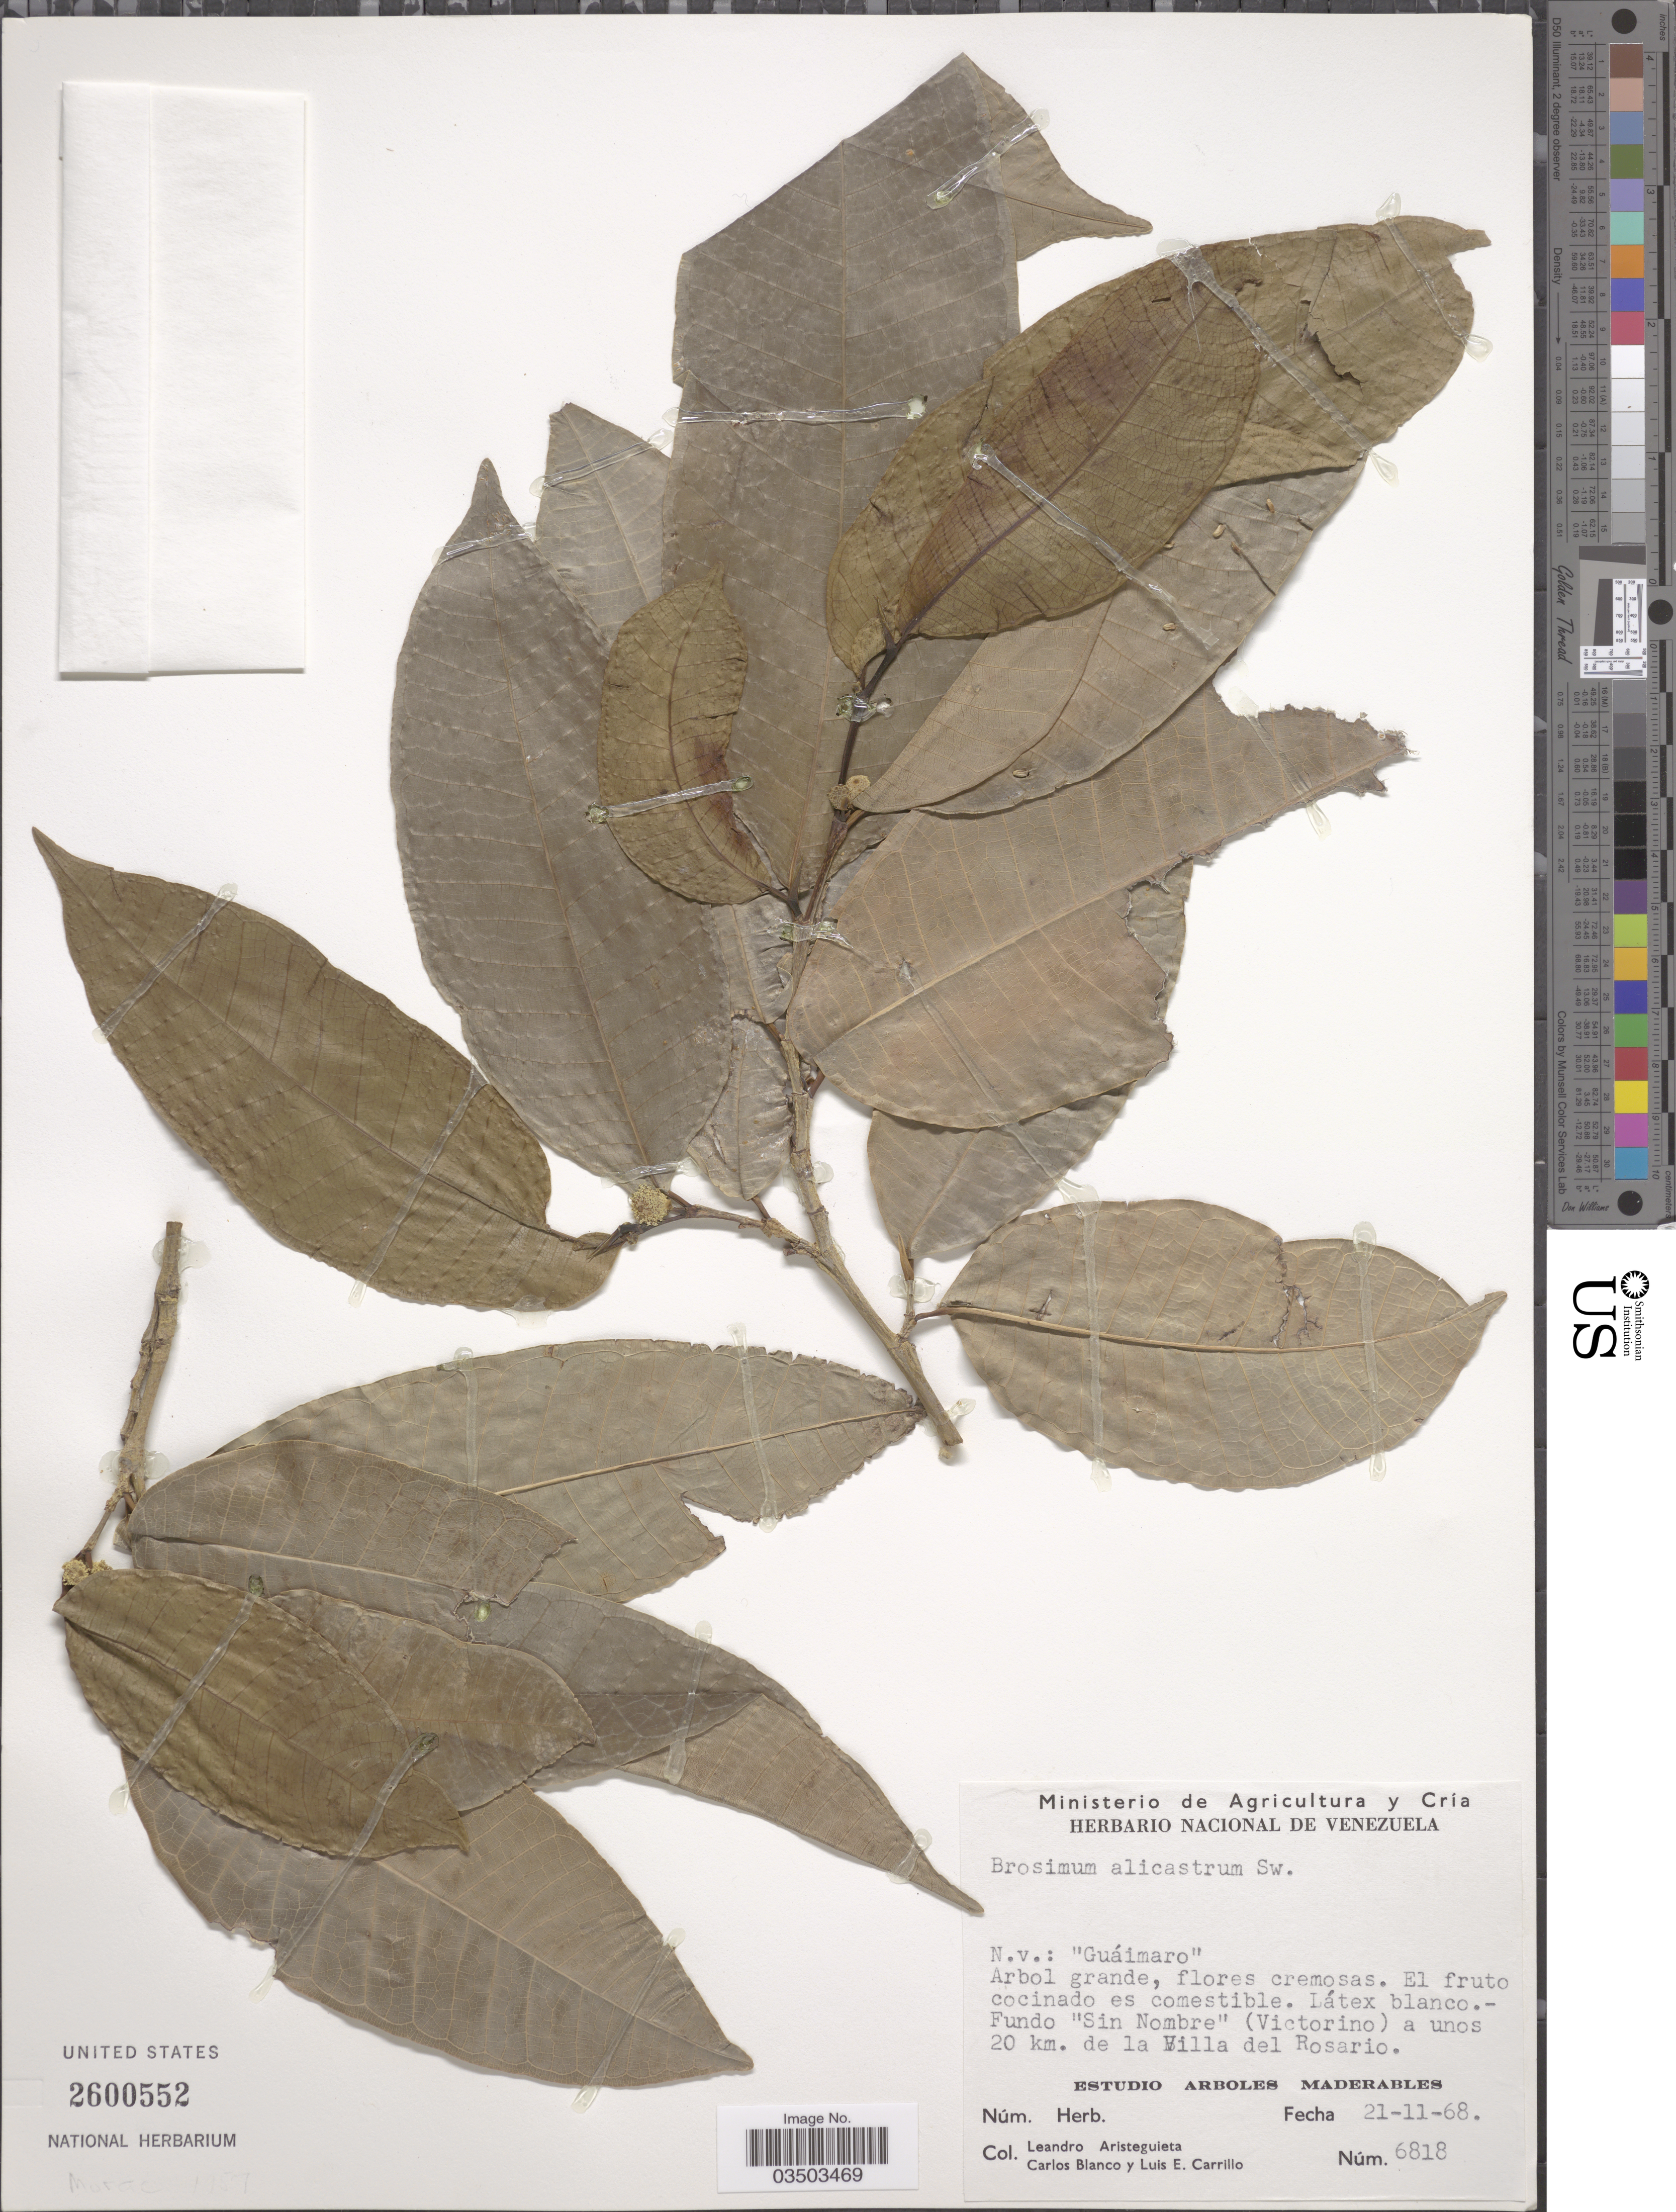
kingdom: Plantae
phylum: Tracheophyta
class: Magnoliopsida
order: Rosales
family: Moraceae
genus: Brosimum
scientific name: Brosimum alicastrum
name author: Sw.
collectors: L. Aristeguieta, C. Blanco & L. Carrillo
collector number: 6818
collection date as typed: Transcribed d/m/y: 21/11/68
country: Venezuela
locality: Fundo "Sin Nombre" (Victorino) a unos 20 km. de la Villa del Rosario.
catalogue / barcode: US 2600552